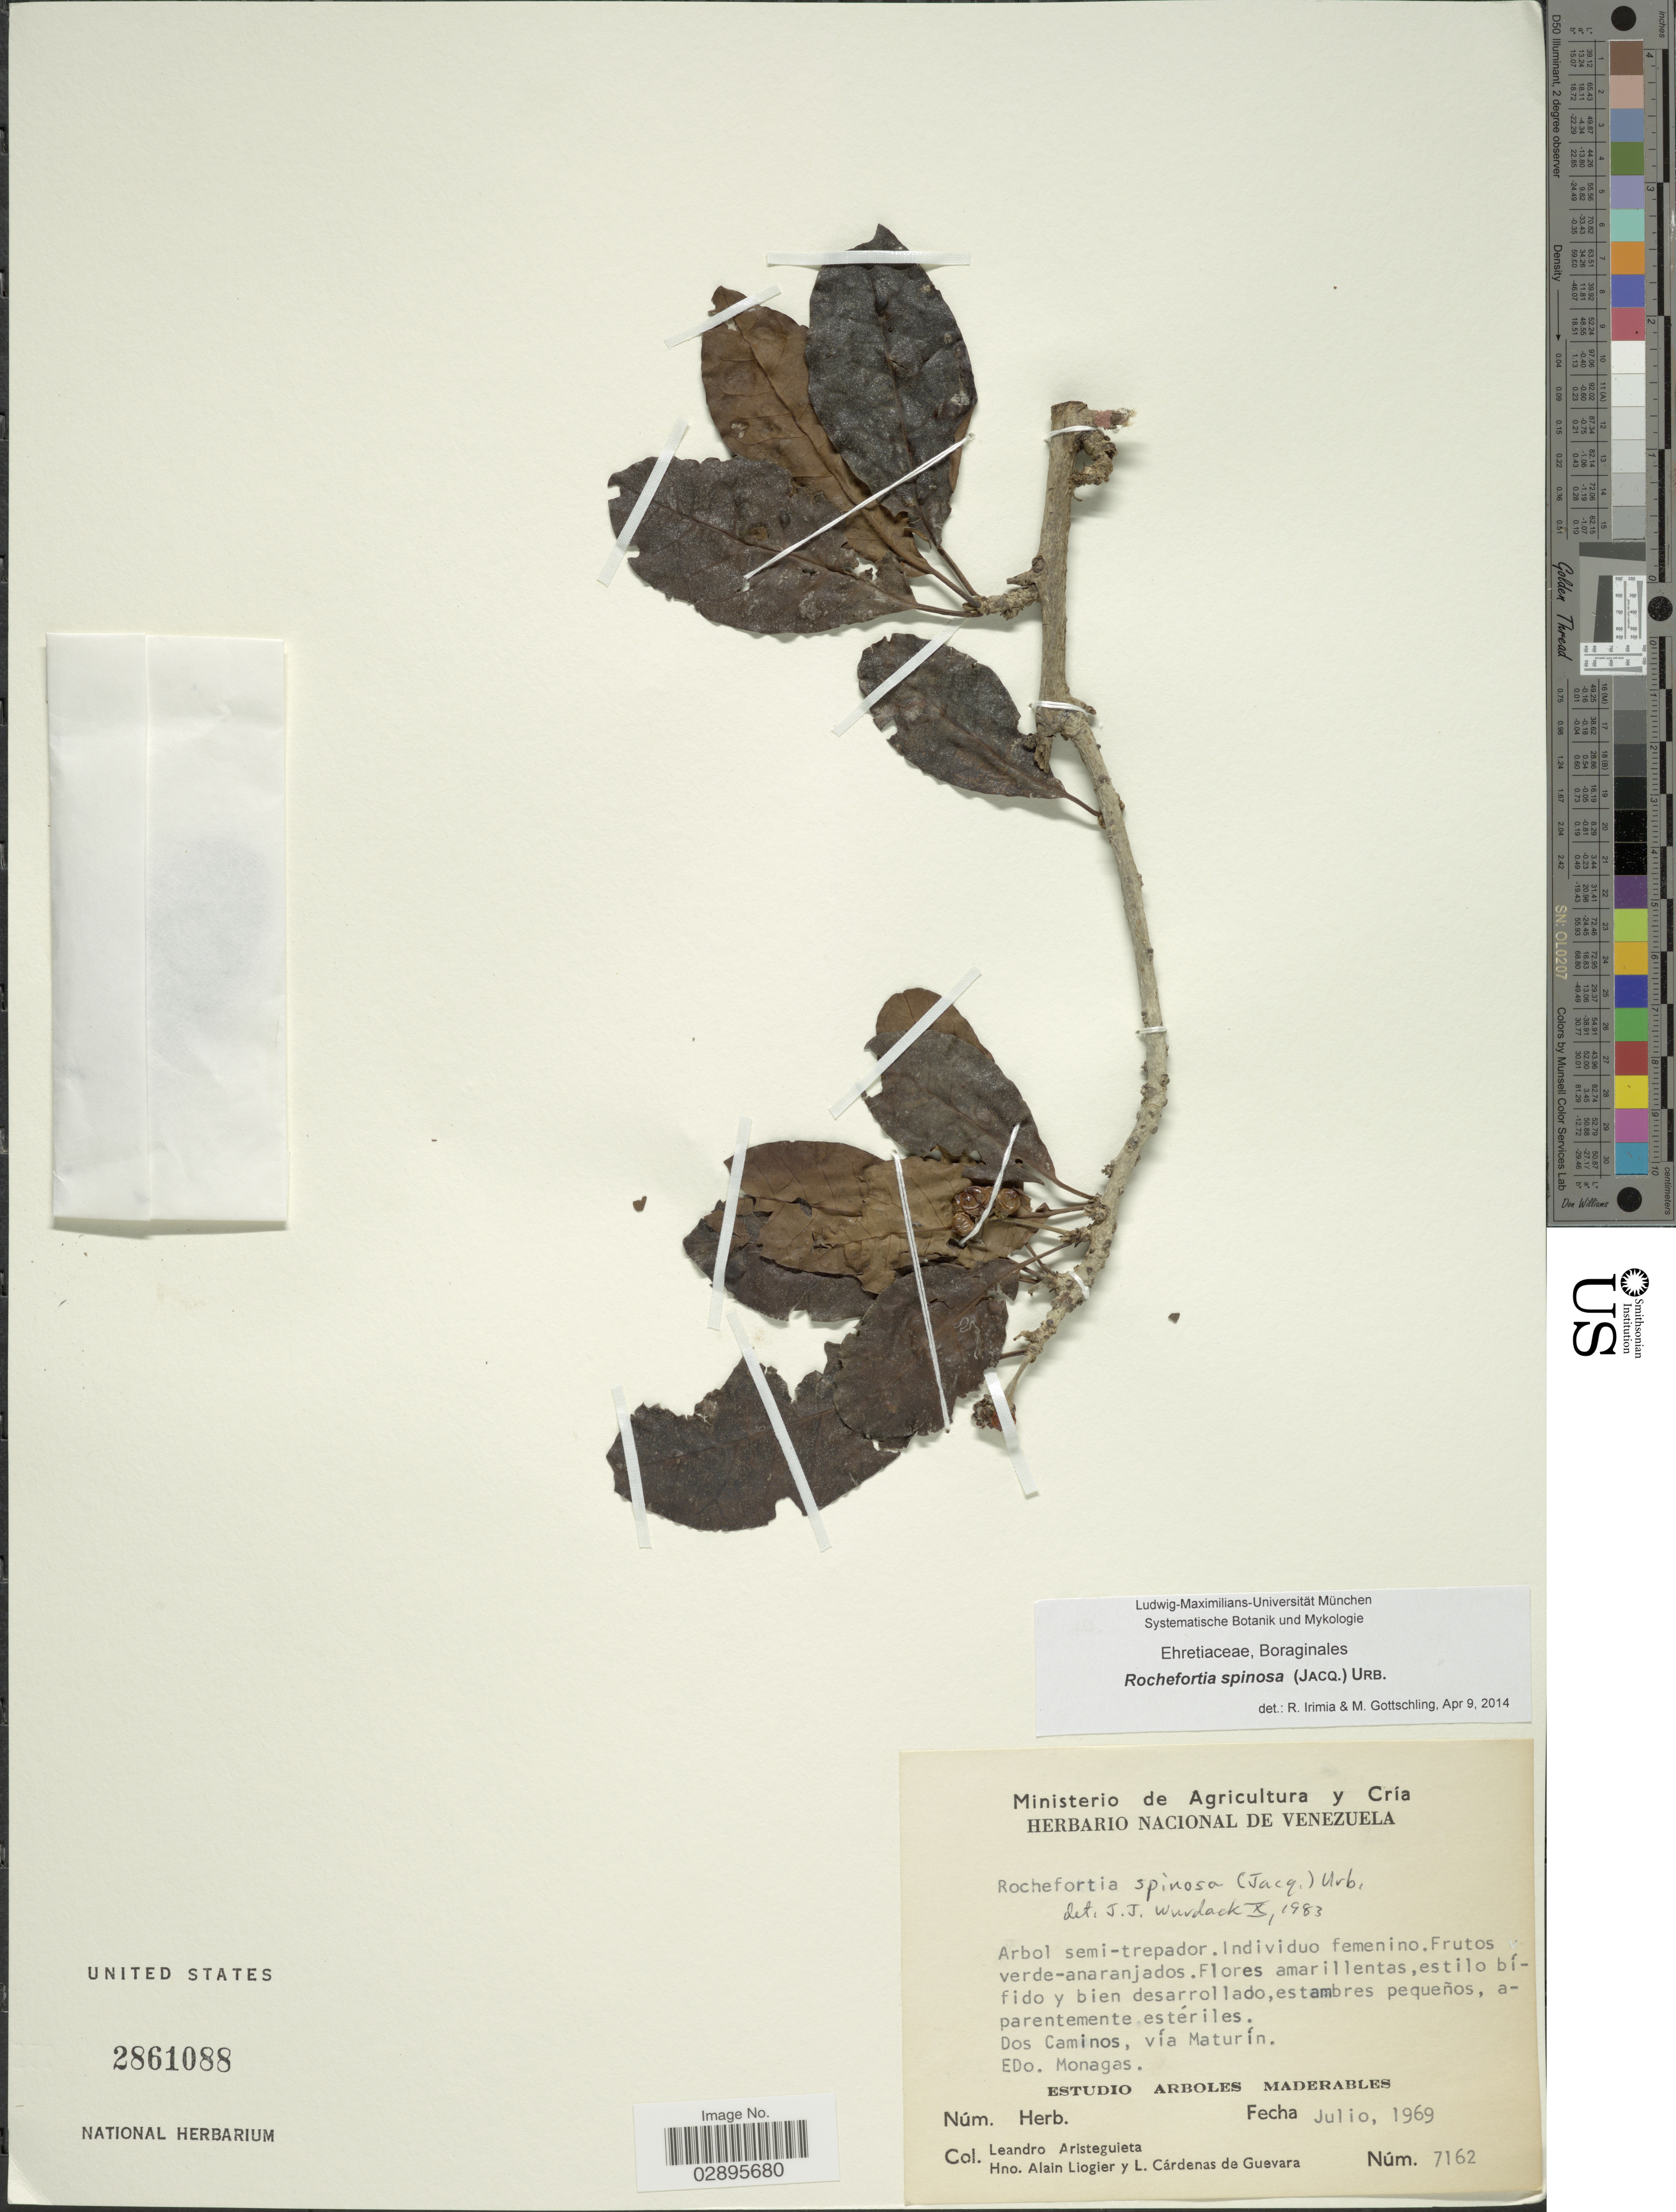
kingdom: Plantae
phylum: Tracheophyta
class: Magnoliopsida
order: Boraginales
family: Ehretiaceae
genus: Rochefortia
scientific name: Rochefortia spinosa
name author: (Jacq.) Urb.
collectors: L. Aristeguieta, A. H. Liogier & L. De Guevara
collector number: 7162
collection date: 1969-07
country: Venezuela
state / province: Monagas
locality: Dos Caminos, vía Maturín. Edo. Monagas.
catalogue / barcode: US 2861088